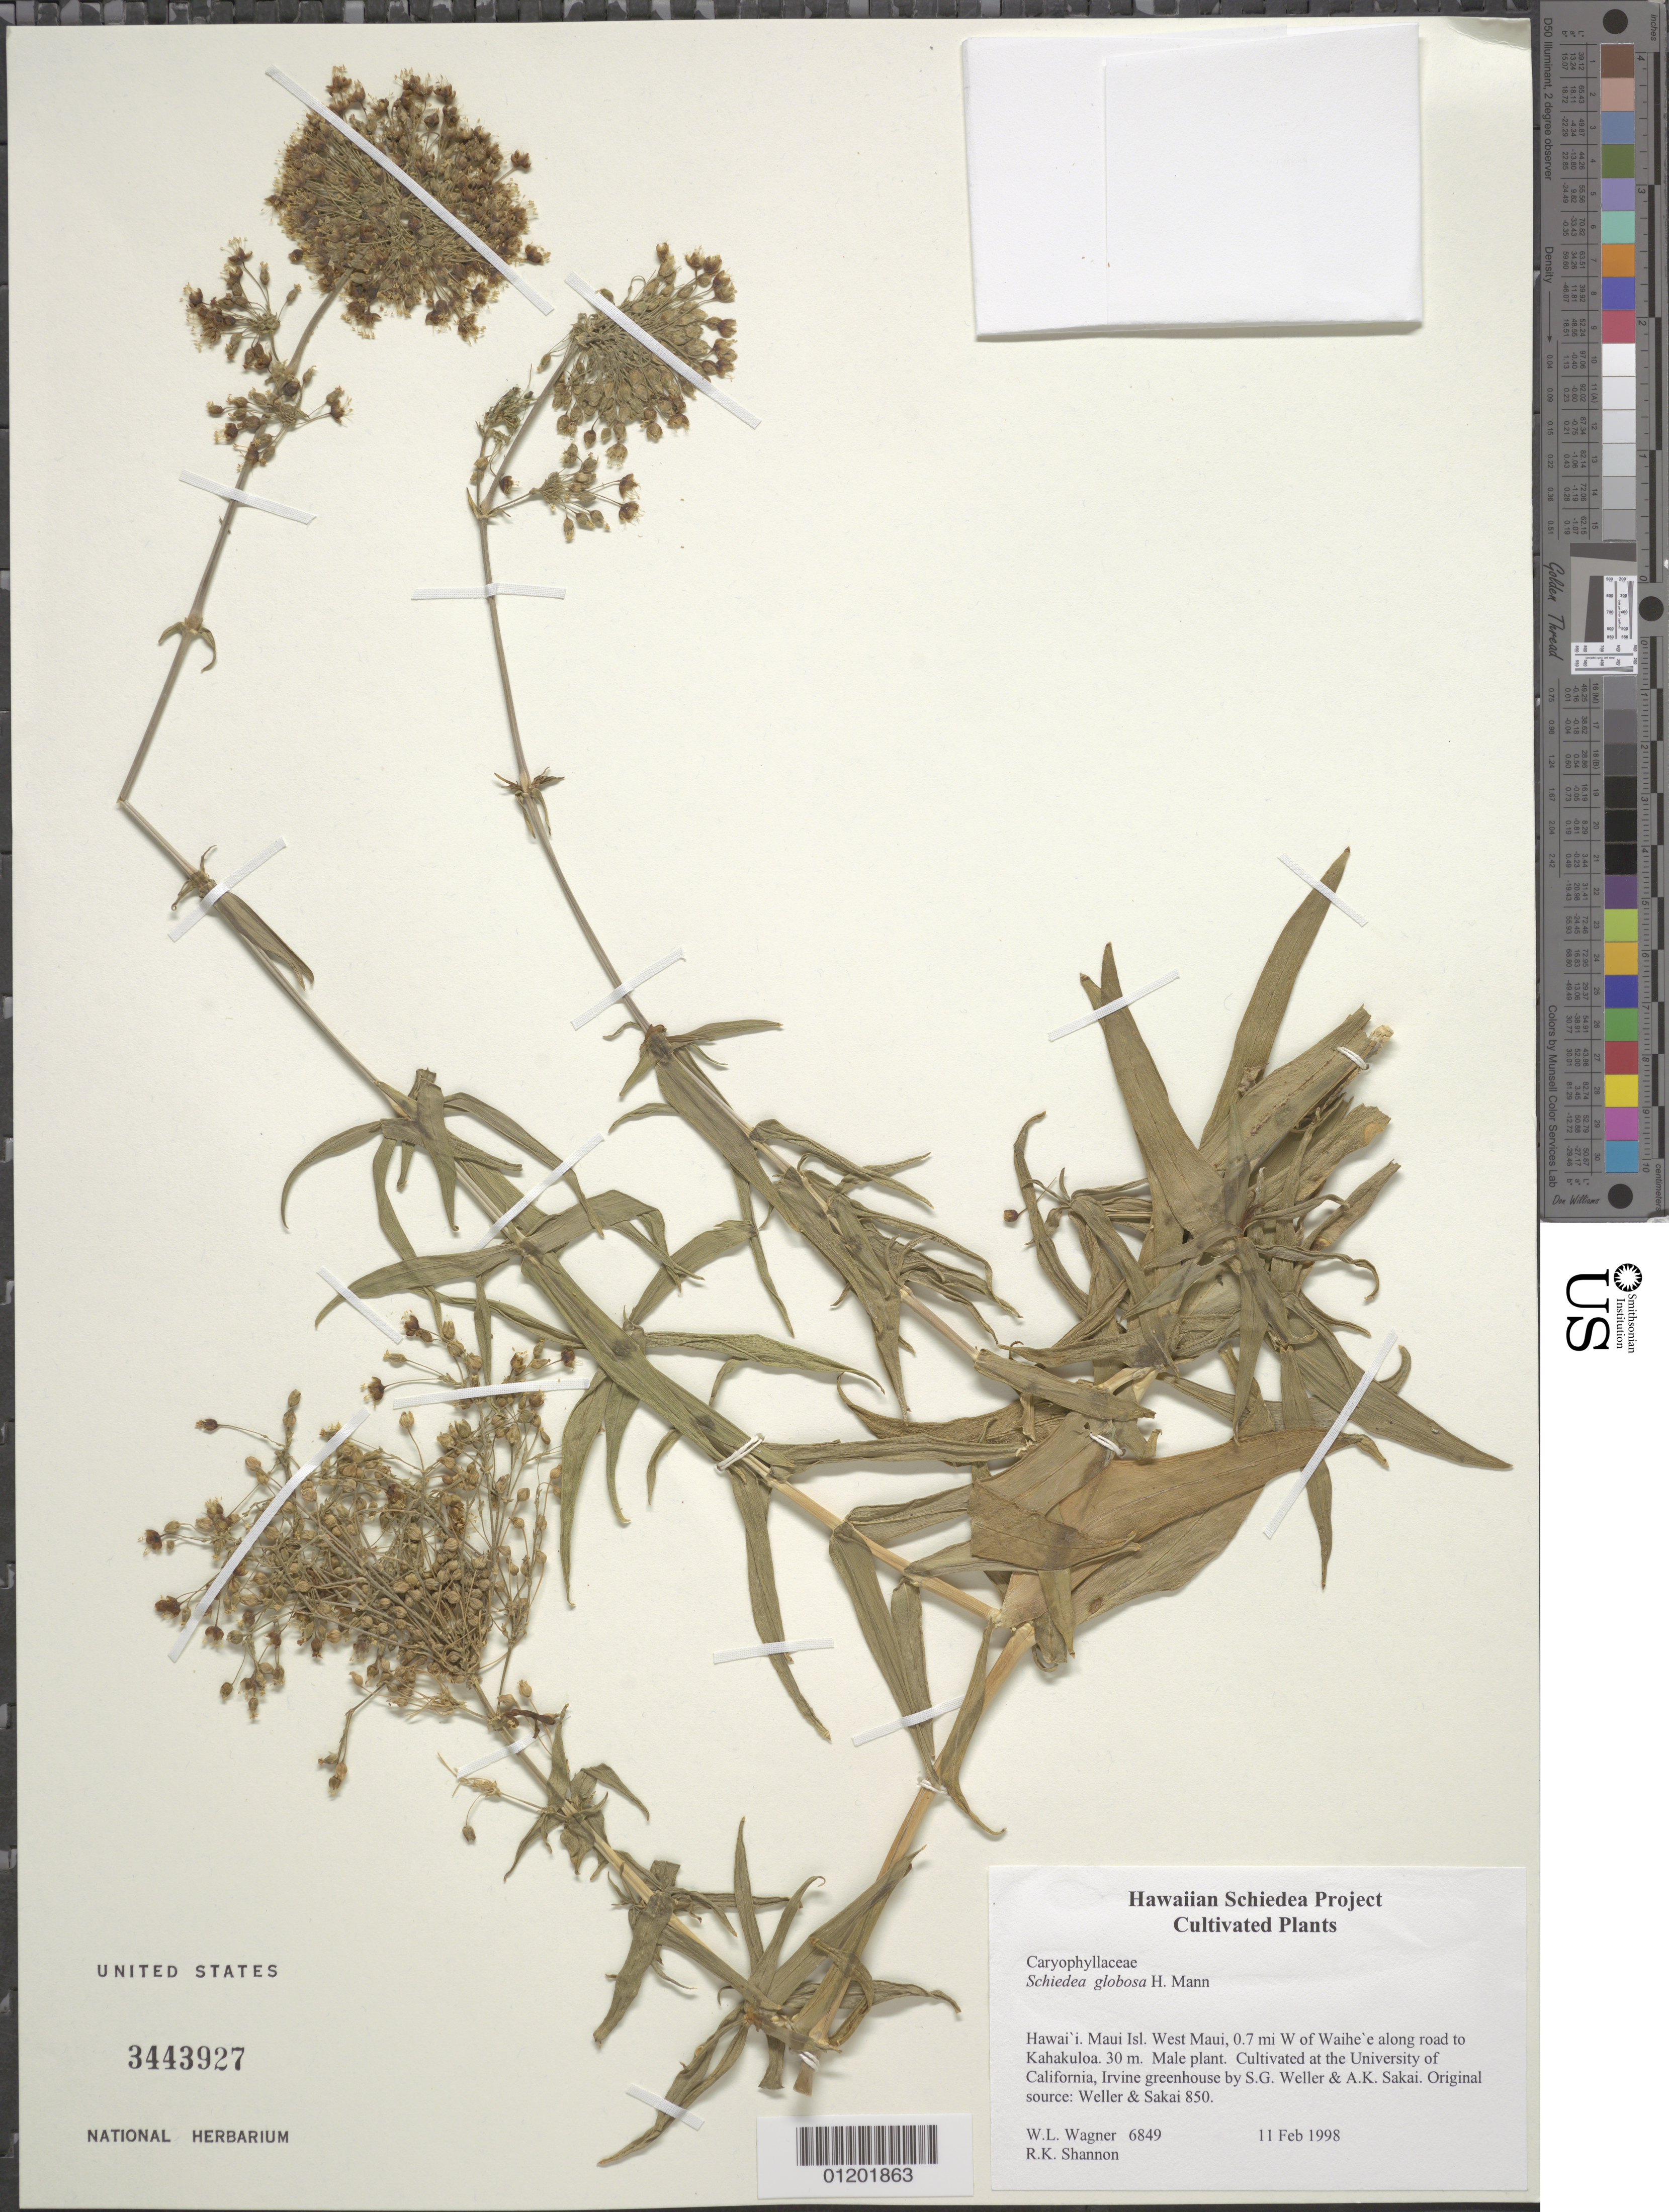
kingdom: Plantae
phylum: Tracheophyta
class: Magnoliopsida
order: Caryophyllales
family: Caryophyllaceae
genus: Schiedea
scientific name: Schiedea globosa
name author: H. Mann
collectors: W. L. Wagner & R. Shannon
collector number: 6849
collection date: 1998-02-11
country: United States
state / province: California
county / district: Orange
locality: University of California, Irvine greenhouse.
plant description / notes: Cultivated at the University of California, Irvine greenhouse by S.G. Weller & A.K. Sakai. Original source: Weller & Sakai 850, West Maui, 0.7 mi W o Waihe'e along road to Kahakuloa, 30 m.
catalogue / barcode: US 3443927